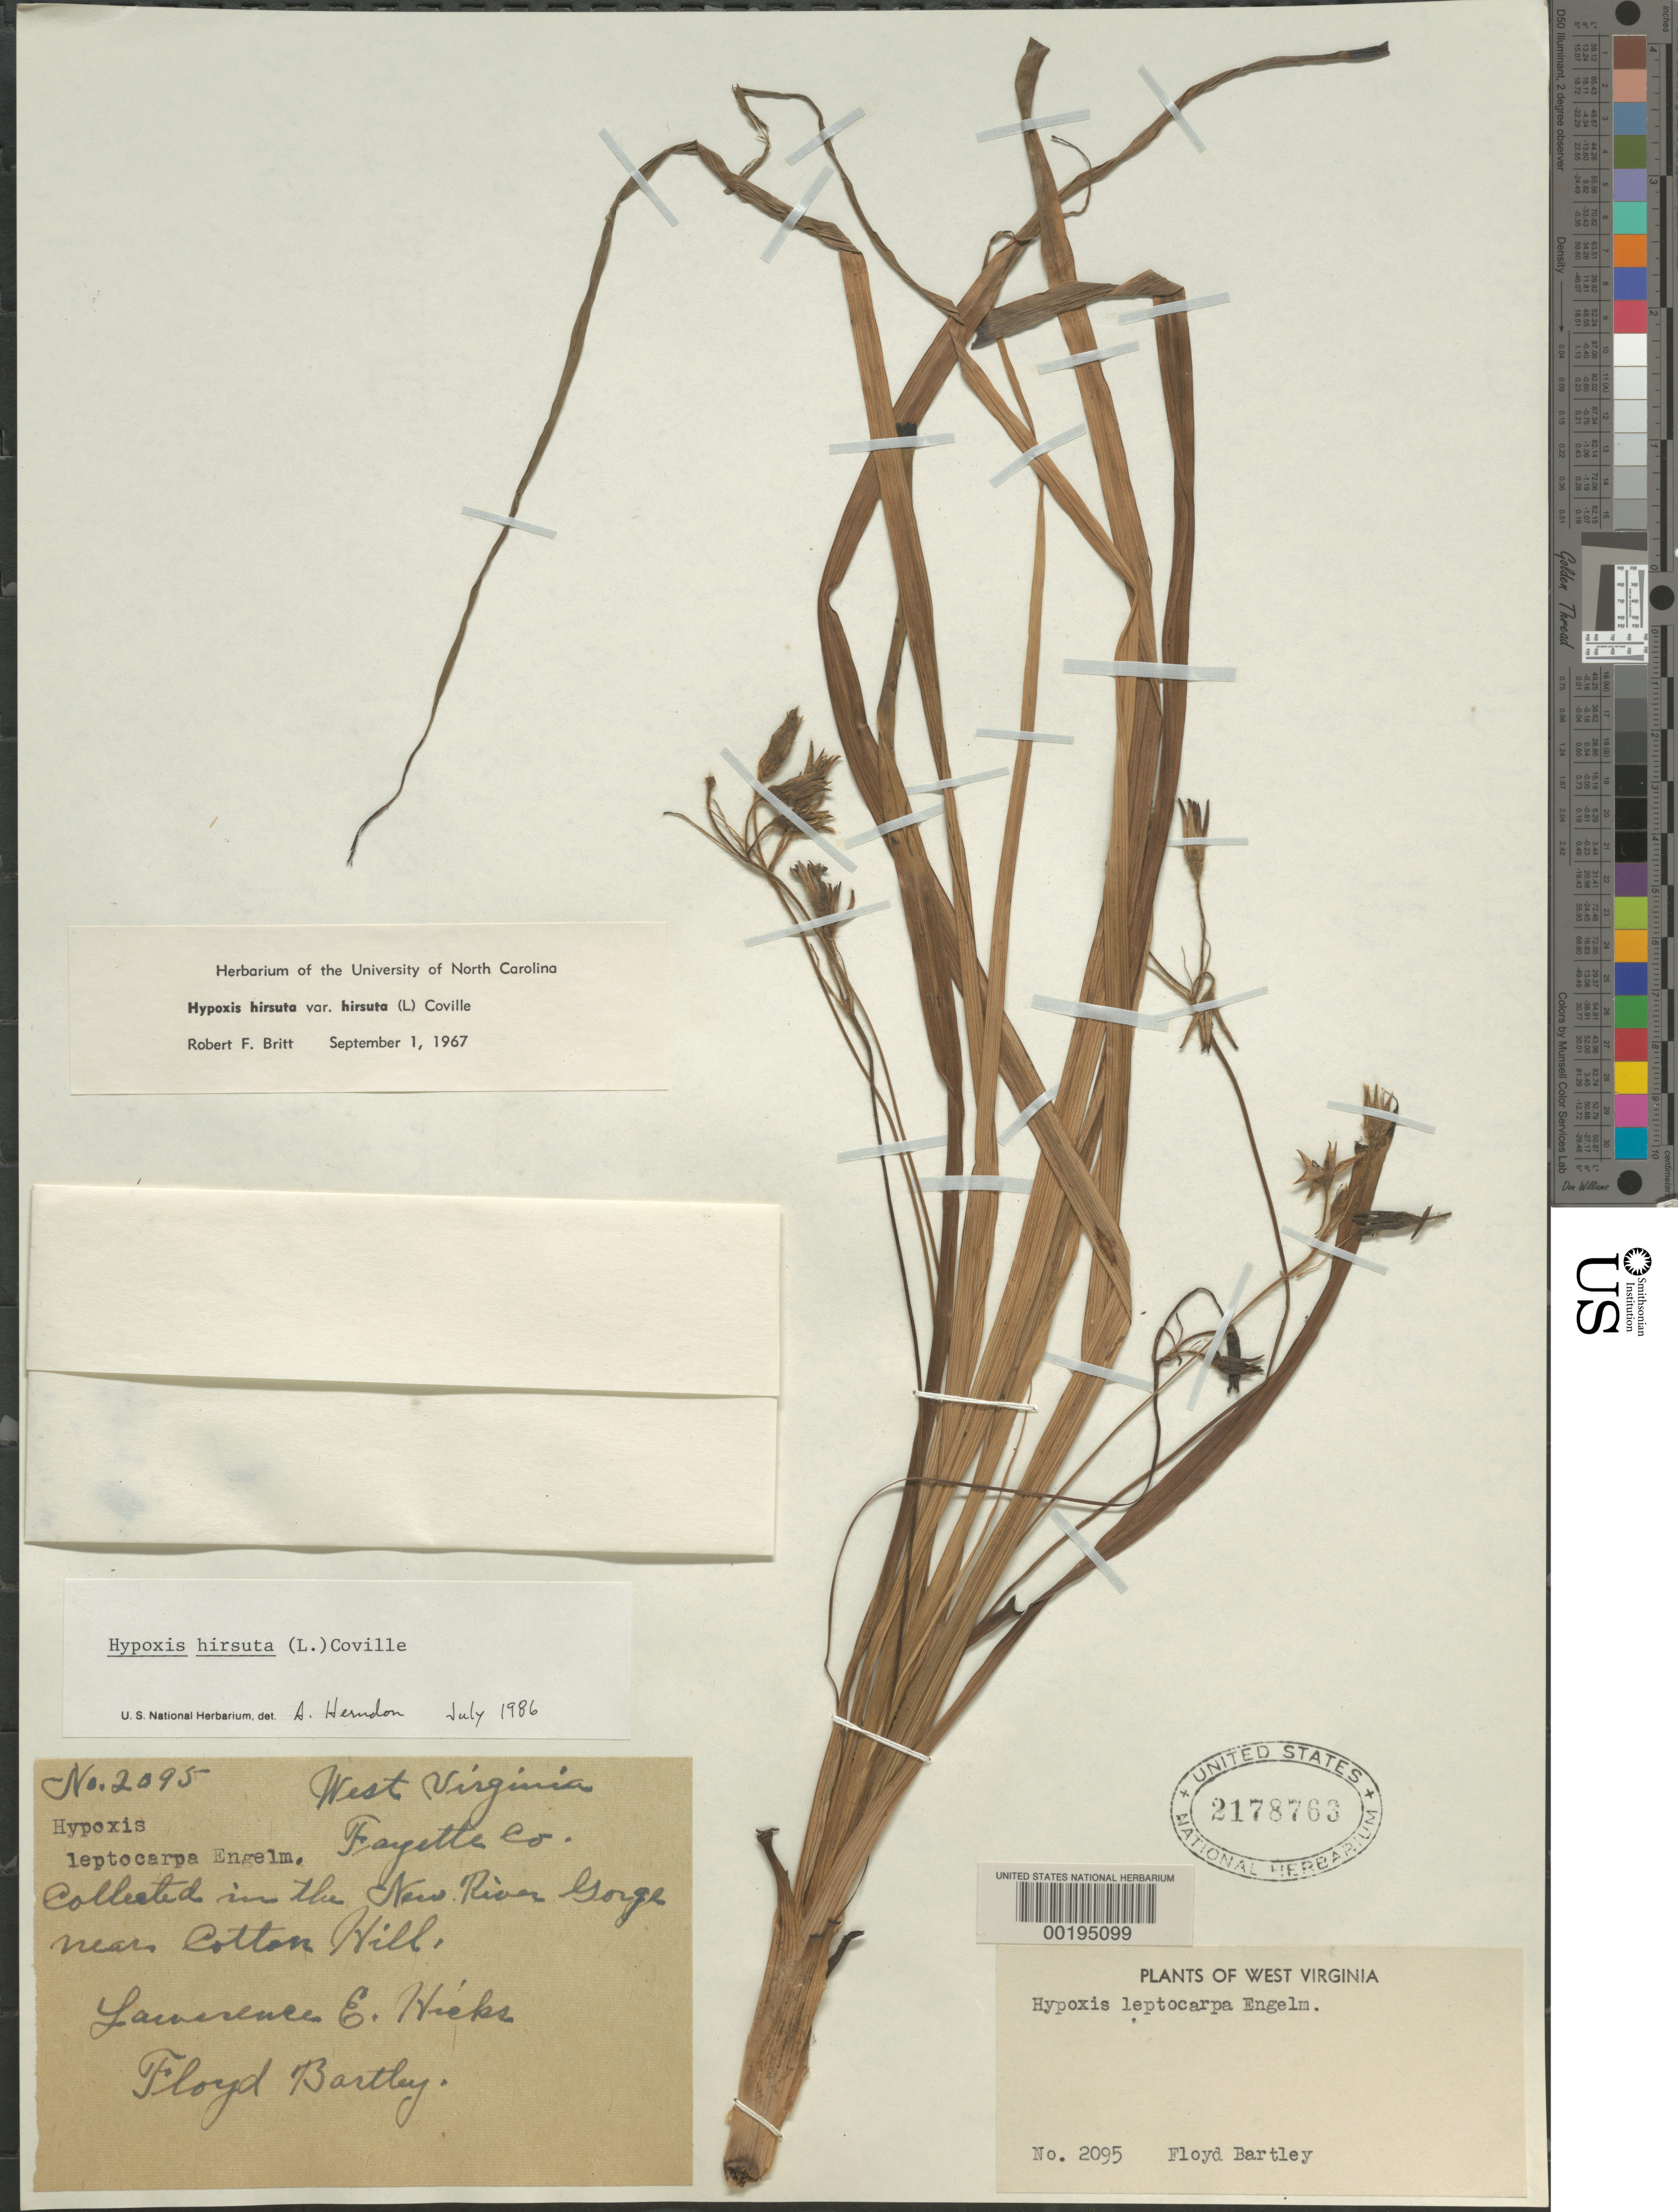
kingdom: Plantae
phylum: Tracheophyta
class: Liliopsida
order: Asparagales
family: Hypoxidaceae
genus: Hypoxis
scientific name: Hypoxis hirsuta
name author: (L.) Coville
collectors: L. E. Hicks & F. Bartley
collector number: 2095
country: United States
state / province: West Virginia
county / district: Fayette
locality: New river gorge near cotton hill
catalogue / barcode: US 2178763